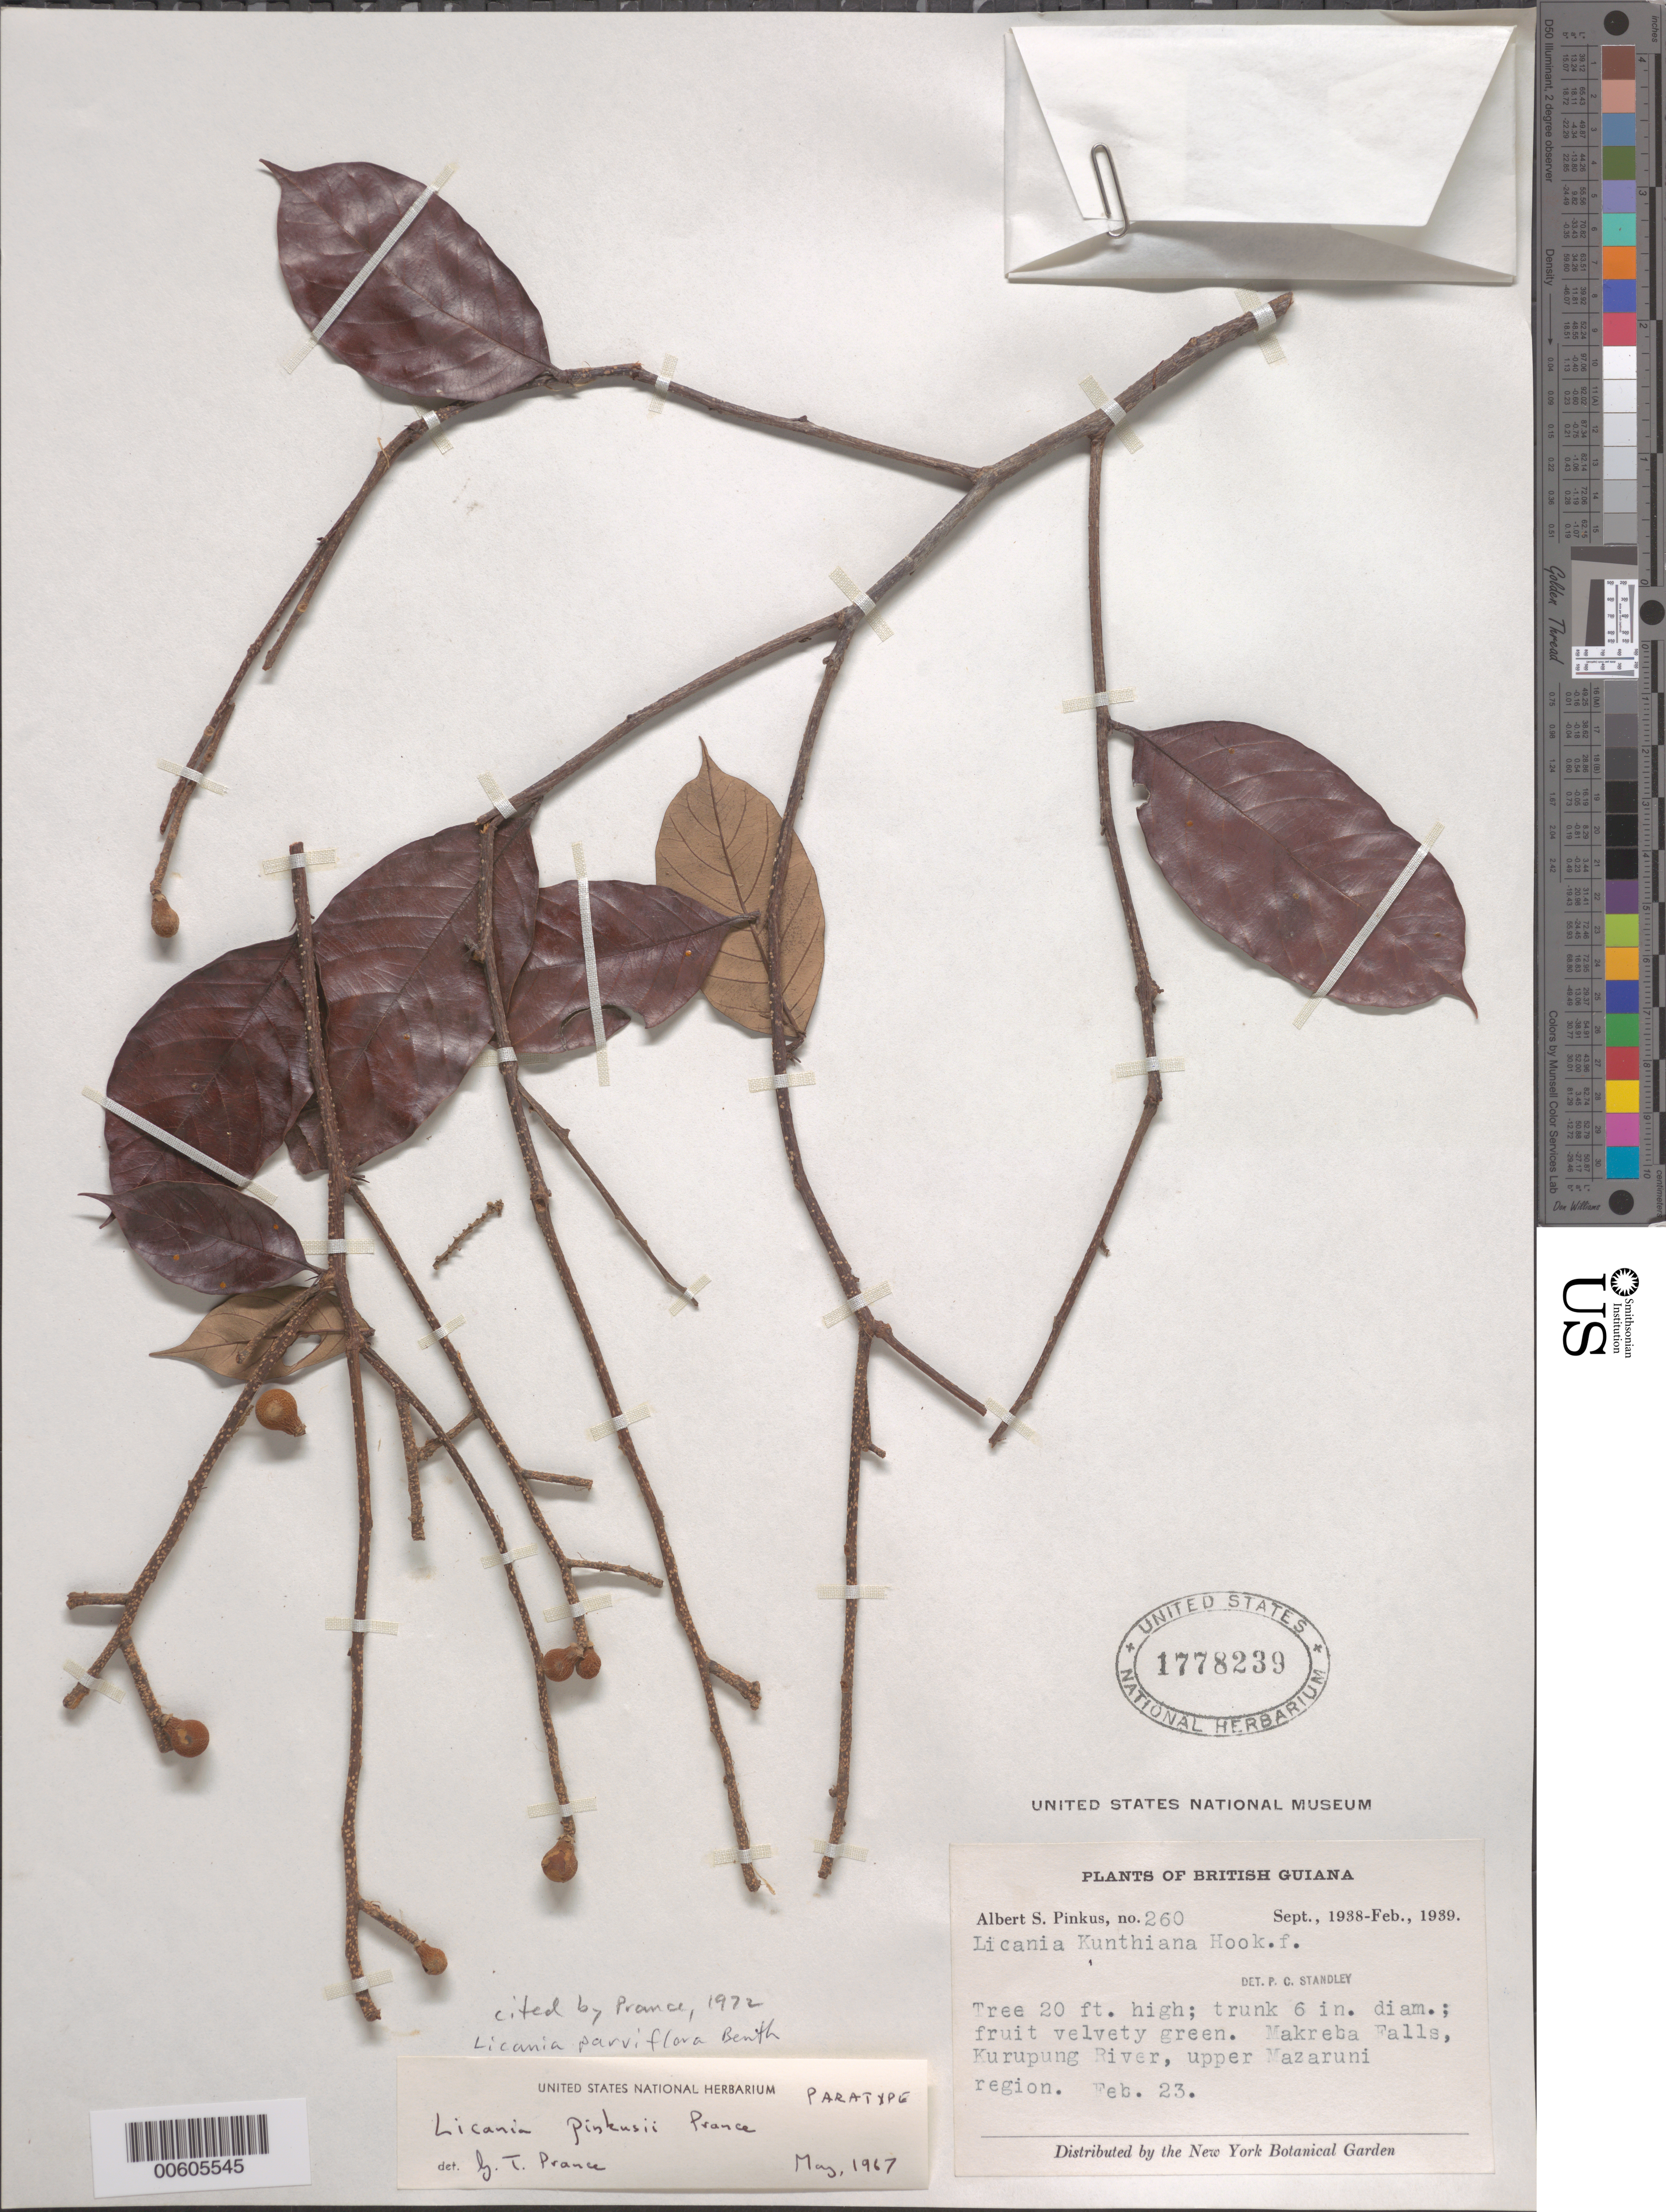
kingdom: Plantae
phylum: Tracheophyta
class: Magnoliopsida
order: Malpighiales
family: Chrysobalanaceae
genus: Licania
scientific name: Licania parviflora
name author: Benth.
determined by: Prance, G. T.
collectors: A. Pinkus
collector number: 260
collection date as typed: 23-Feb-39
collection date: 1939-02-23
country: Guyana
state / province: Cuyuni-Mazaruni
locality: Makreba Falls, Kurupung R., upper Mazaruni Dist.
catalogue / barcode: US 1778239